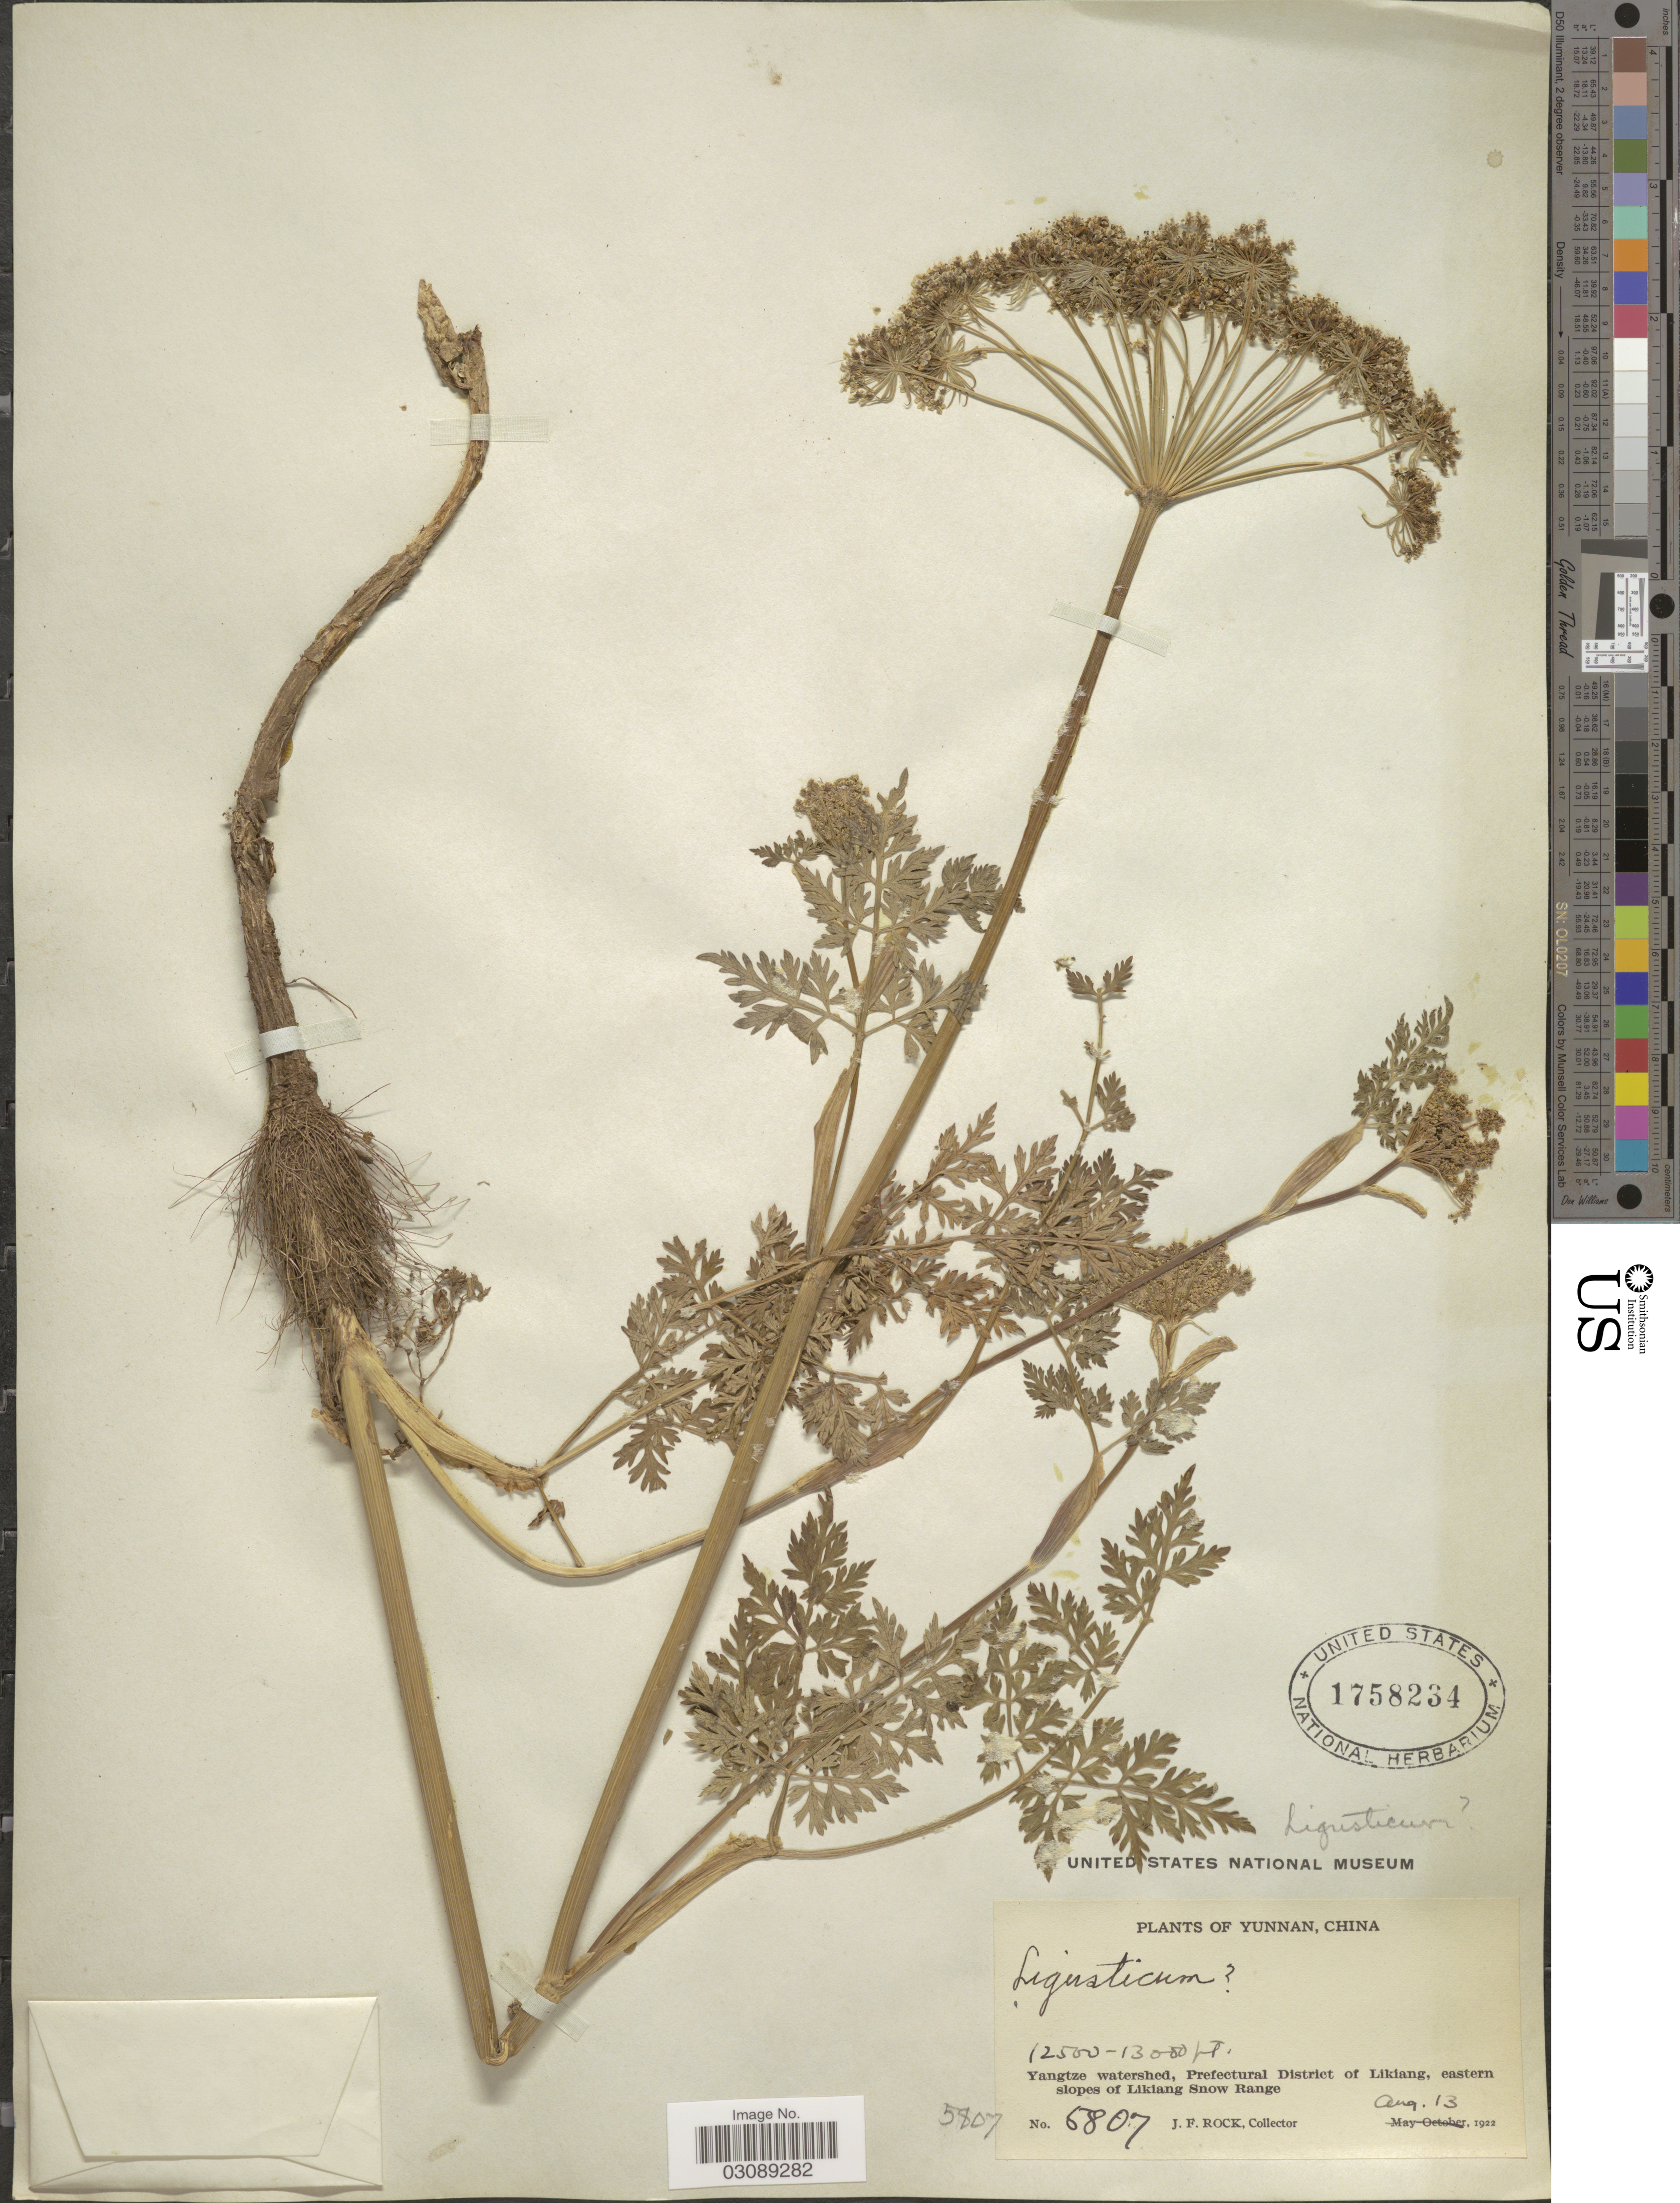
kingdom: Plantae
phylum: Tracheophyta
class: Magnoliopsida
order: Apiales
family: Apiaceae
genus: Ligusticum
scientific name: Ligusticum sp.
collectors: J. Rock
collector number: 5807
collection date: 1922-08-13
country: China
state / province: Yunnan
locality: Yangtze watershed, Prefectural District of Likiang, eastern slopes of Likiang Snow Range.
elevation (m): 3810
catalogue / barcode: US 1758234